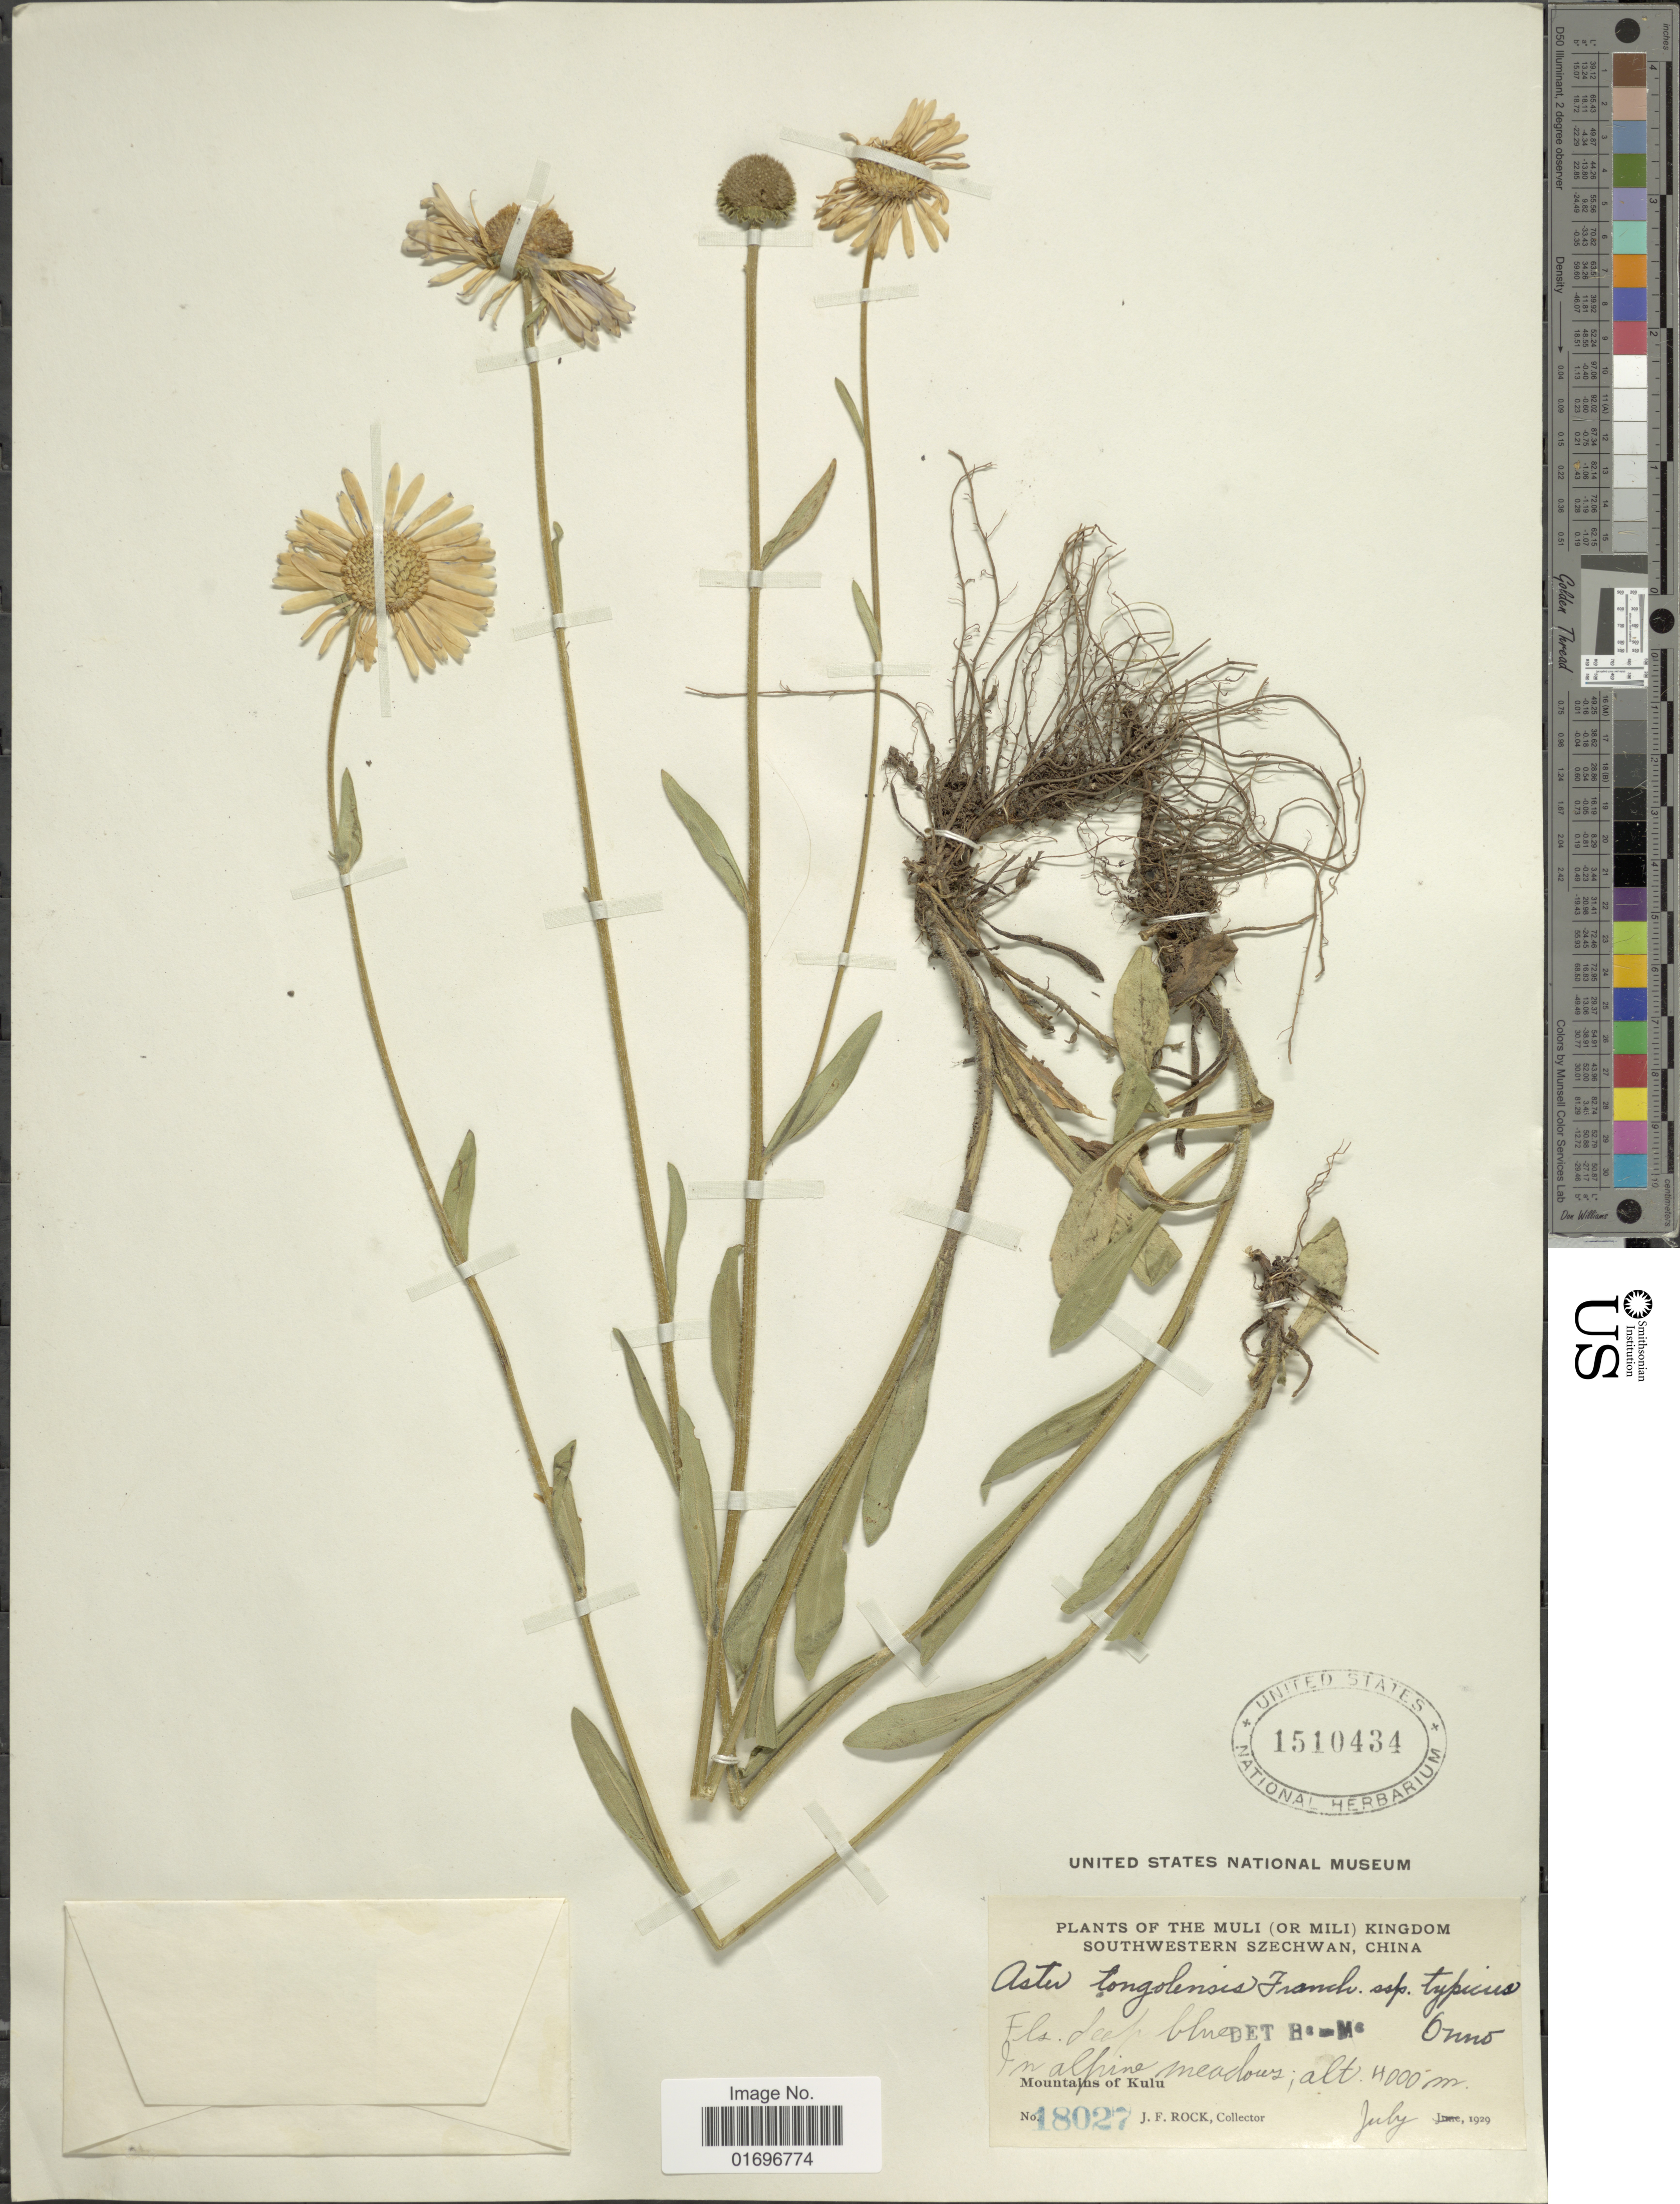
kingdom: Plantae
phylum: Tracheophyta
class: Magnoliopsida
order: Asterales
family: Asteraceae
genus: Aster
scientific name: Aster tongolensis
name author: Franch.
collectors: J. Rock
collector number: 18027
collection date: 1929-07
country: China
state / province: Sichuan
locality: Muli (or Mili) Kingdom. Southwestern Szechwan, China. In alpine meadows. Mountains of Kulu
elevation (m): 4000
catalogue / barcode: US 1510434